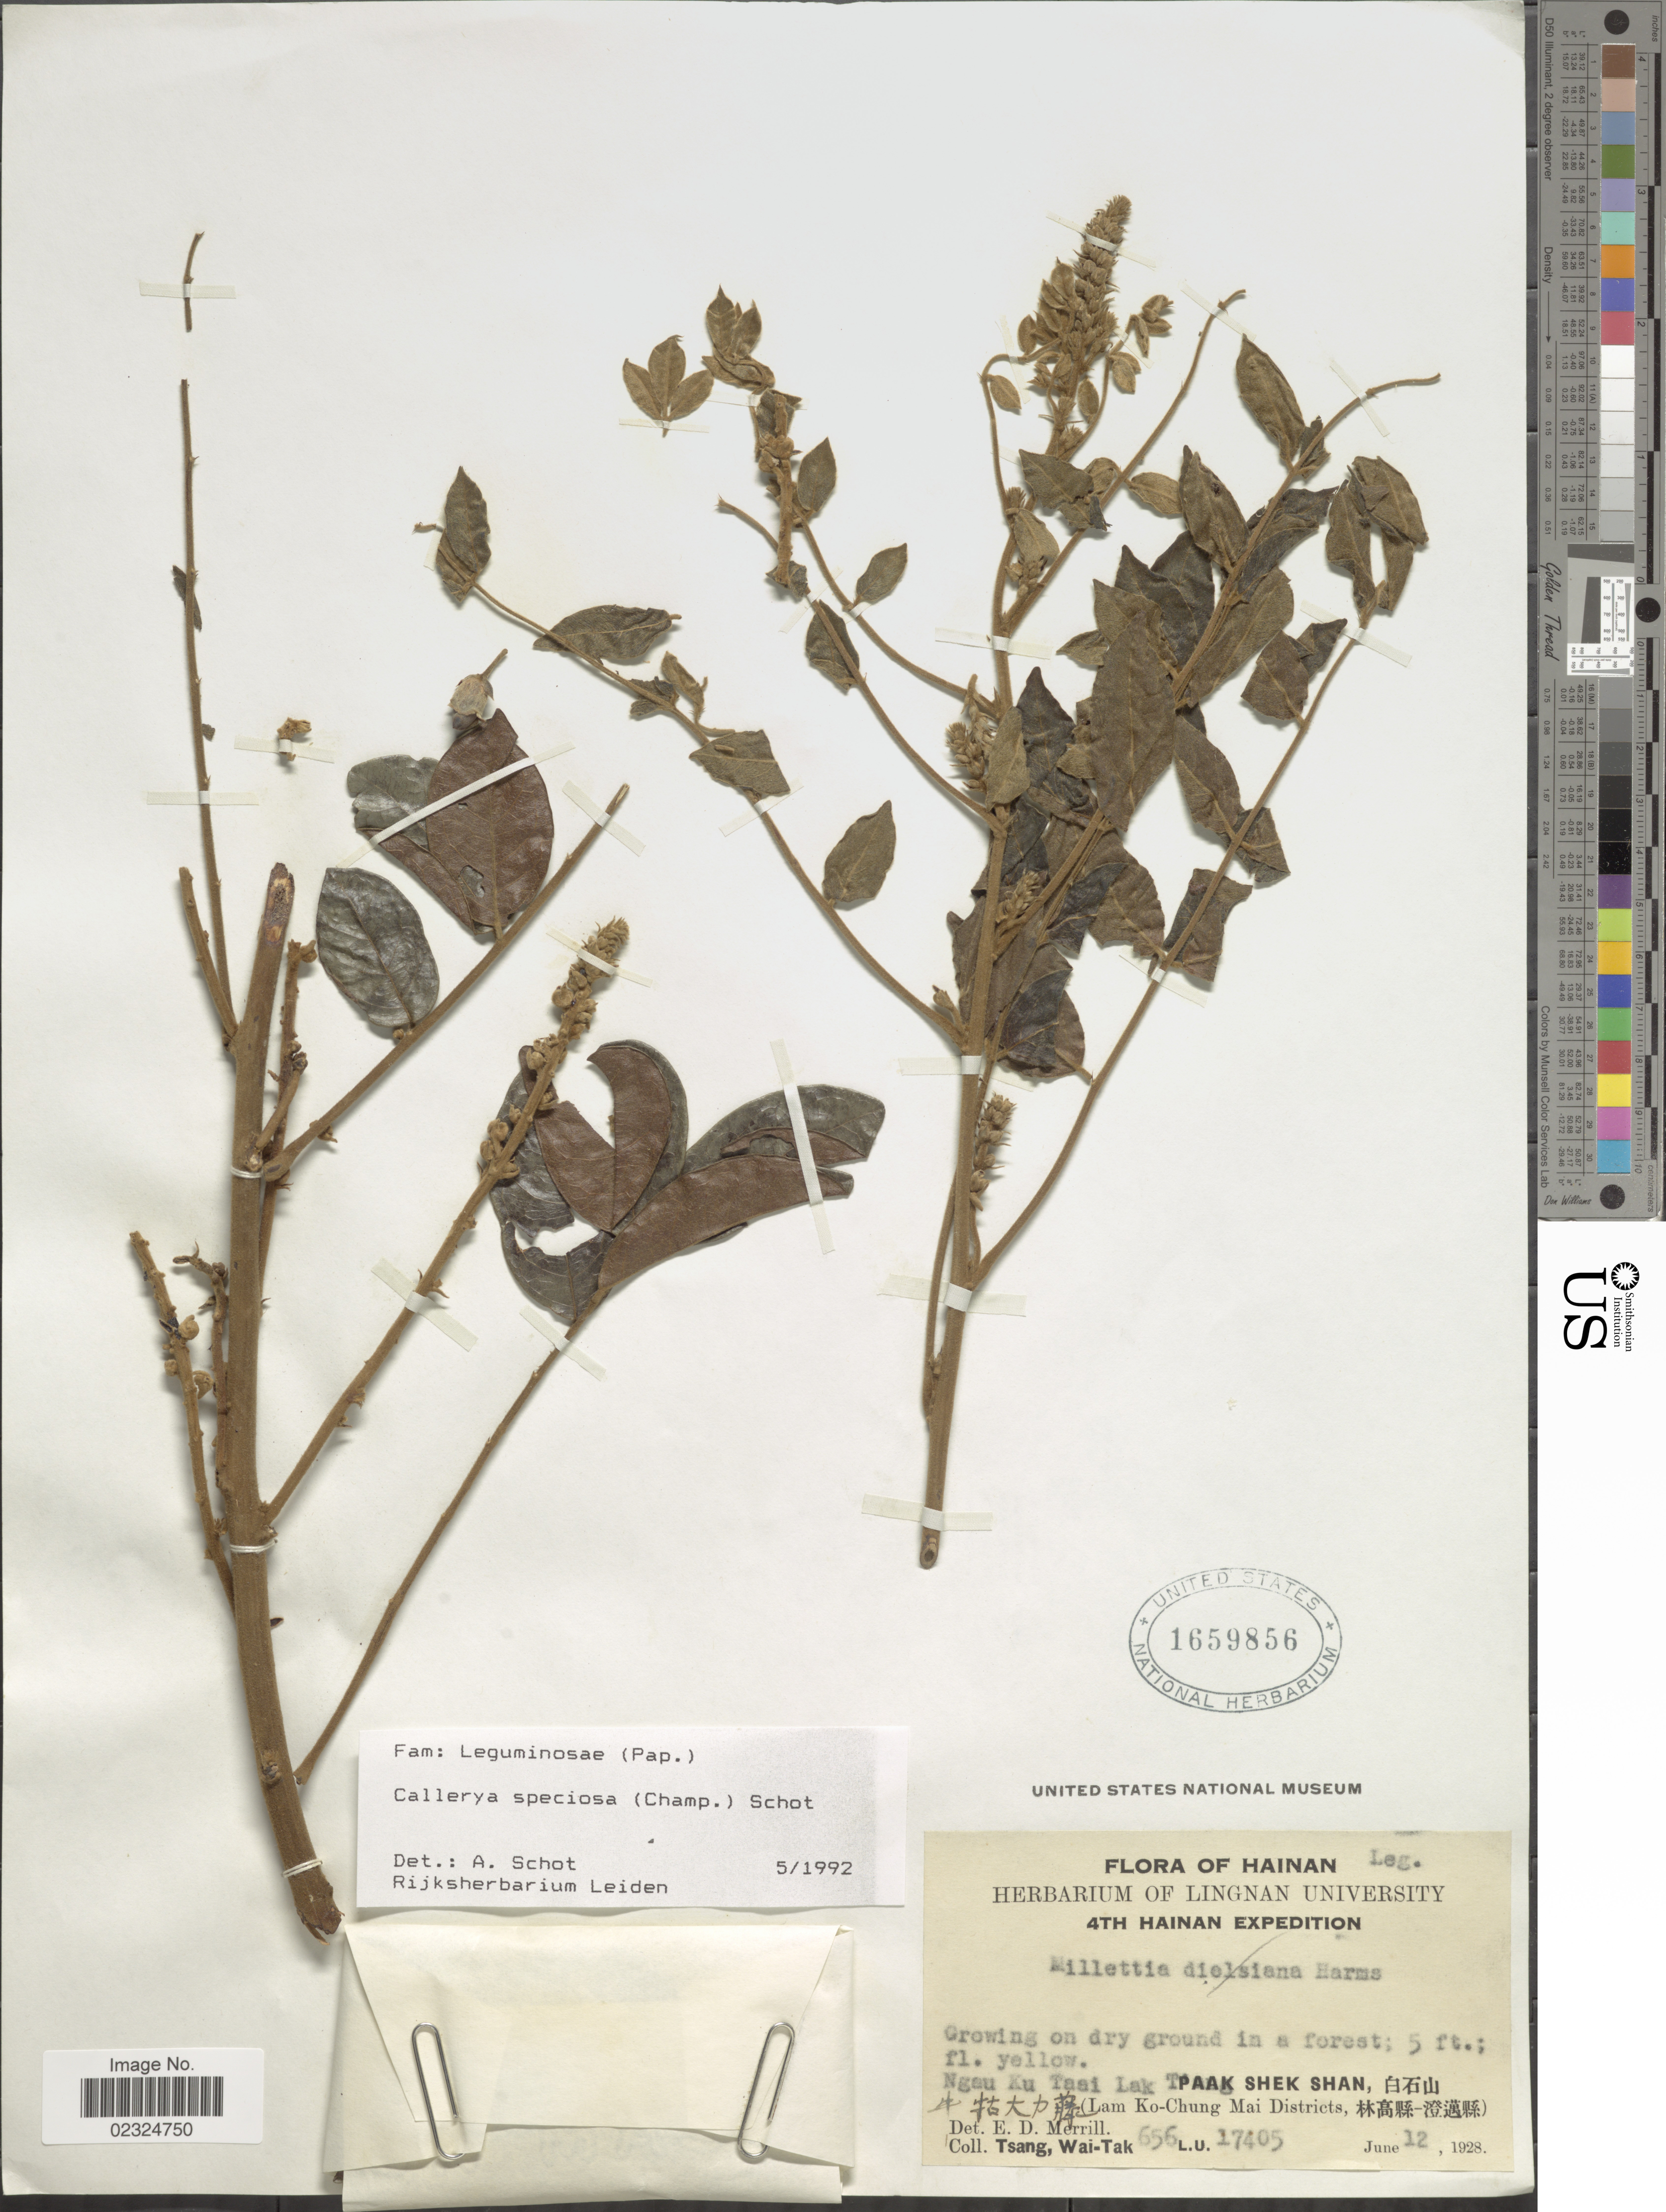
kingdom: Plantae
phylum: Tracheophyta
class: Magnoliopsida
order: Fabales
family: Fabaceae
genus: Nanhaia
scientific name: Nanhaia speciosa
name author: (Champ. ex Benth.) J. Compton & Schrire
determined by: Strong, Mark T., (BOT), Smithsonian Institution - National Museum of Natural History (UNITED STATES)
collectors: W. T. Tsang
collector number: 656L.U. 17405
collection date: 1928-06-12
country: China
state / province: Hainan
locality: Paak Shek Shan, Ngau Ku Tsai Lak, (Lam Ko-Chung Mai Districts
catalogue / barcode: US 1659856